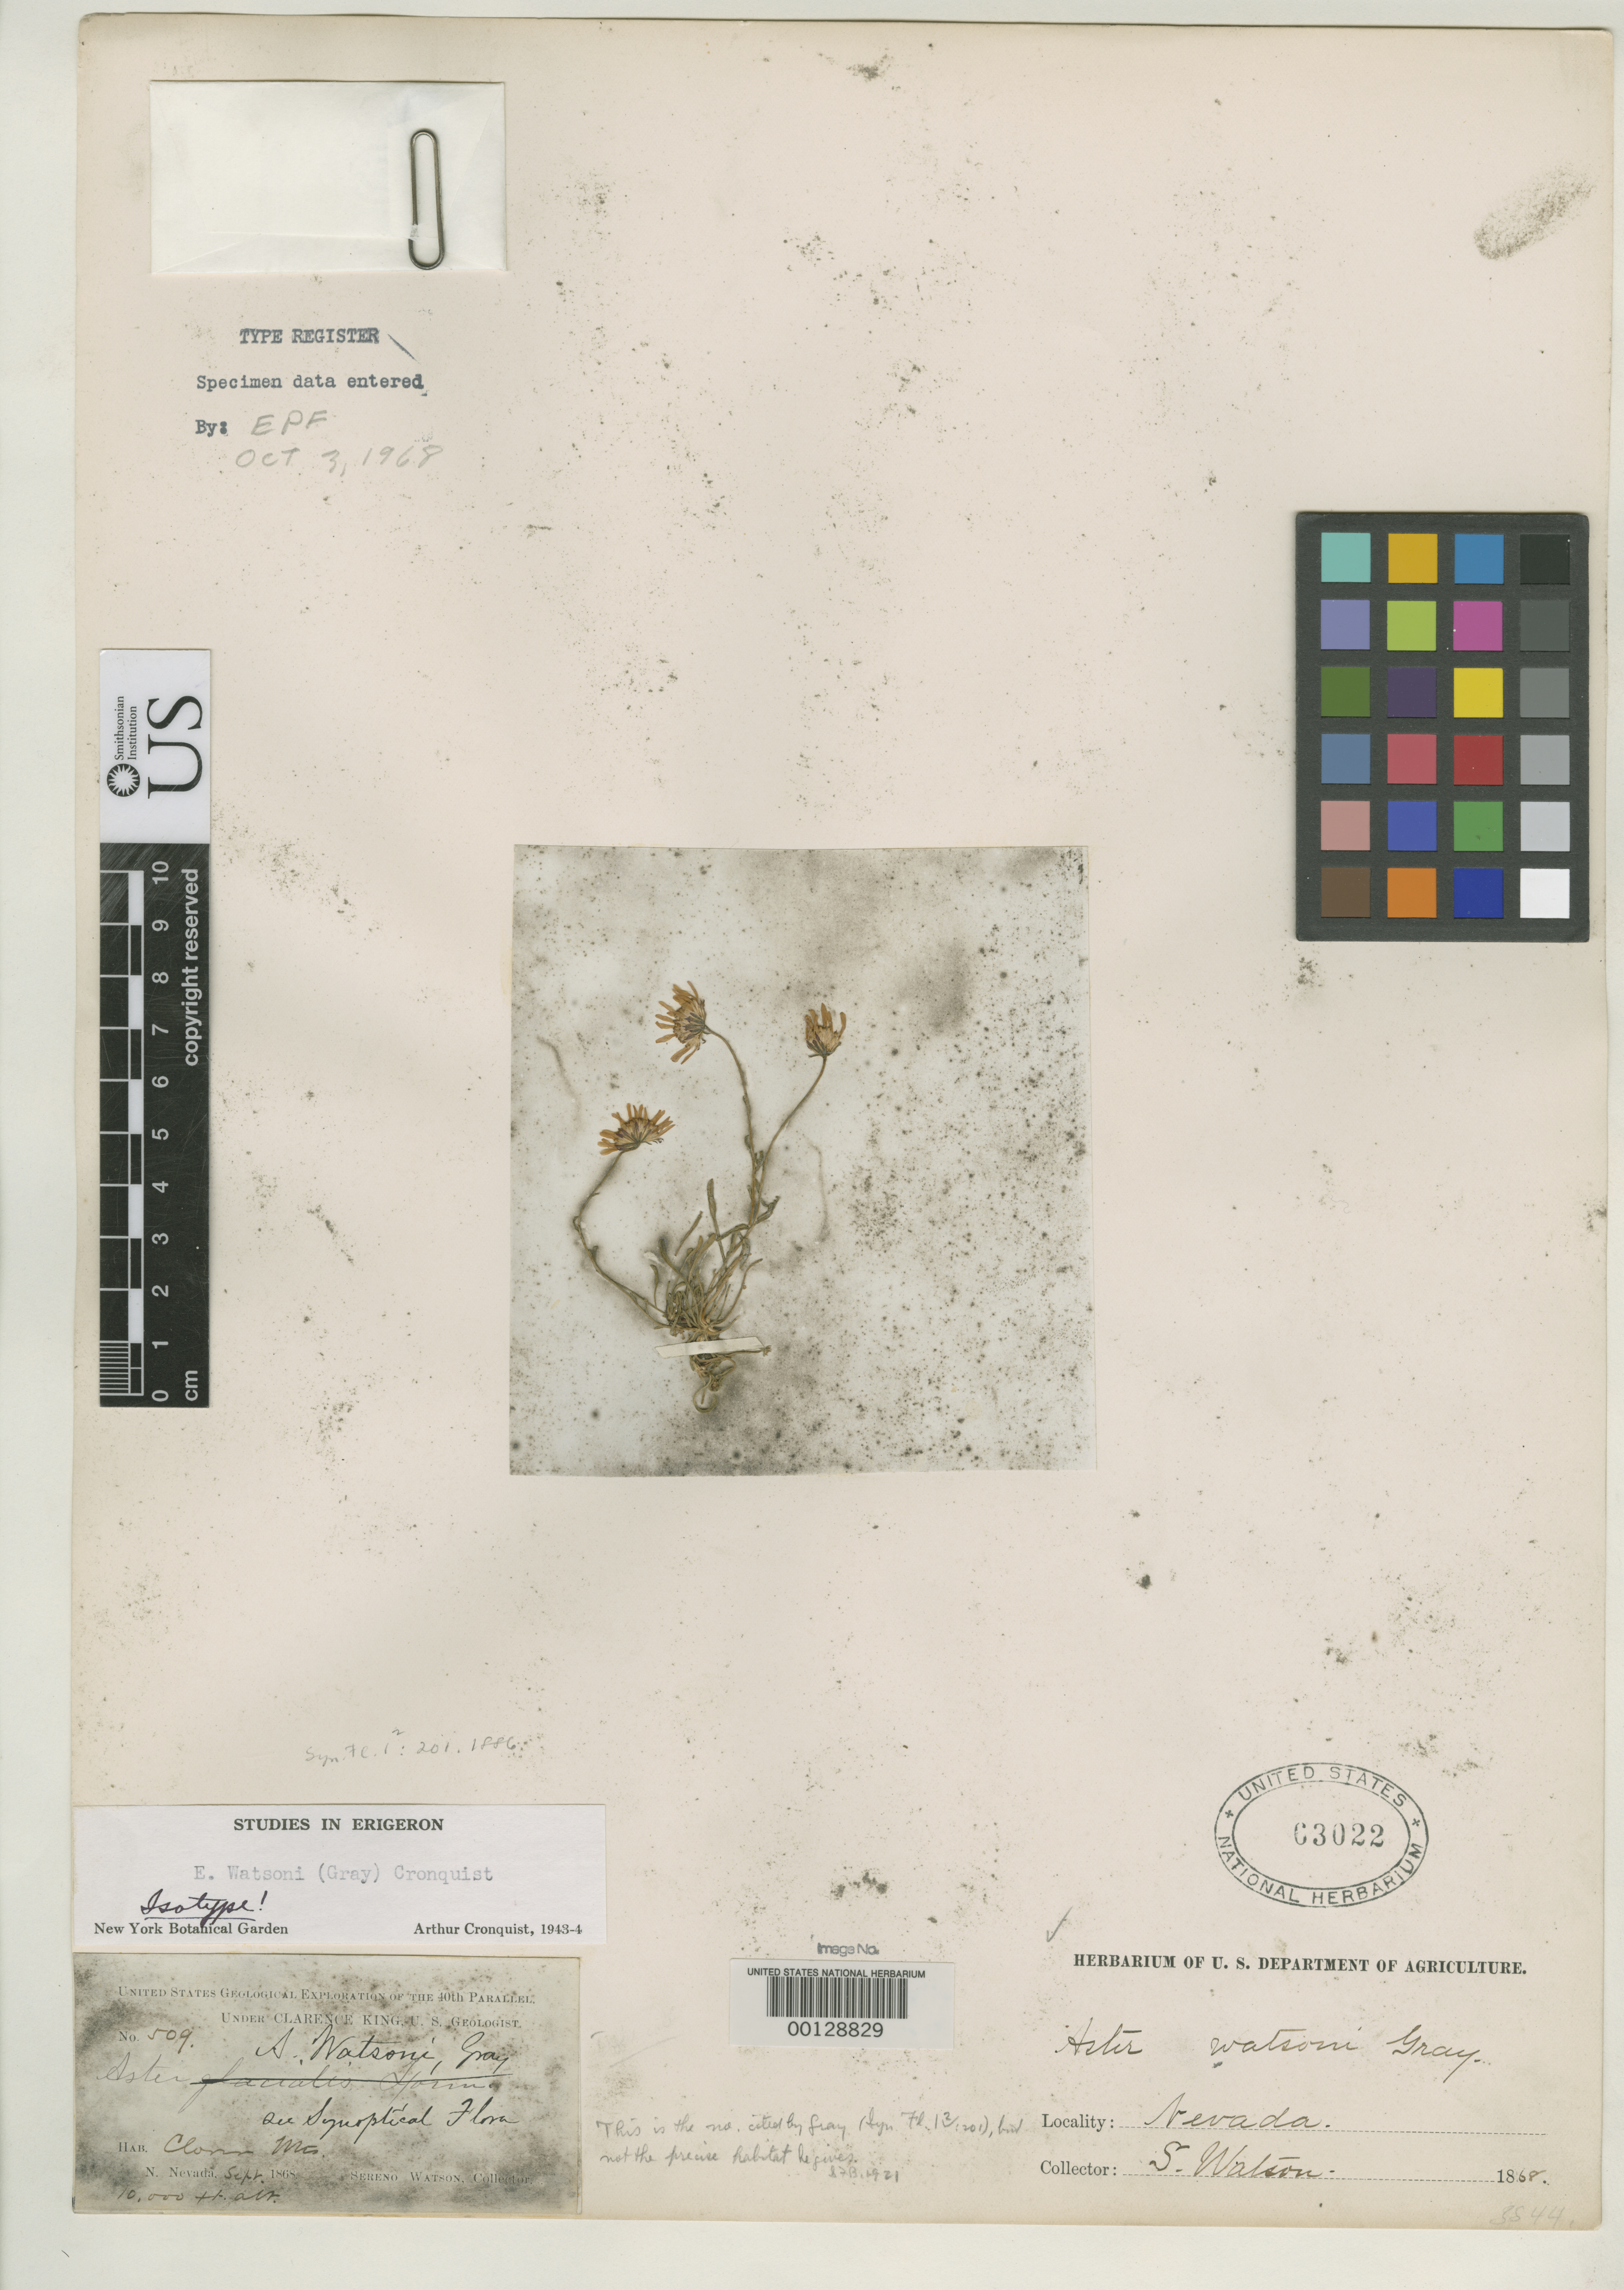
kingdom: Plantae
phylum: Tracheophyta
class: Magnoliopsida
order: Asterales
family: Asteraceae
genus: Aster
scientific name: Aster watsonii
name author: A. Gray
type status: Isotype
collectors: S. Watson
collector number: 509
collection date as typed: Sep 1868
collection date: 1868-09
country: United States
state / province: Nevada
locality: Clonn Mts.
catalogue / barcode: US 63822